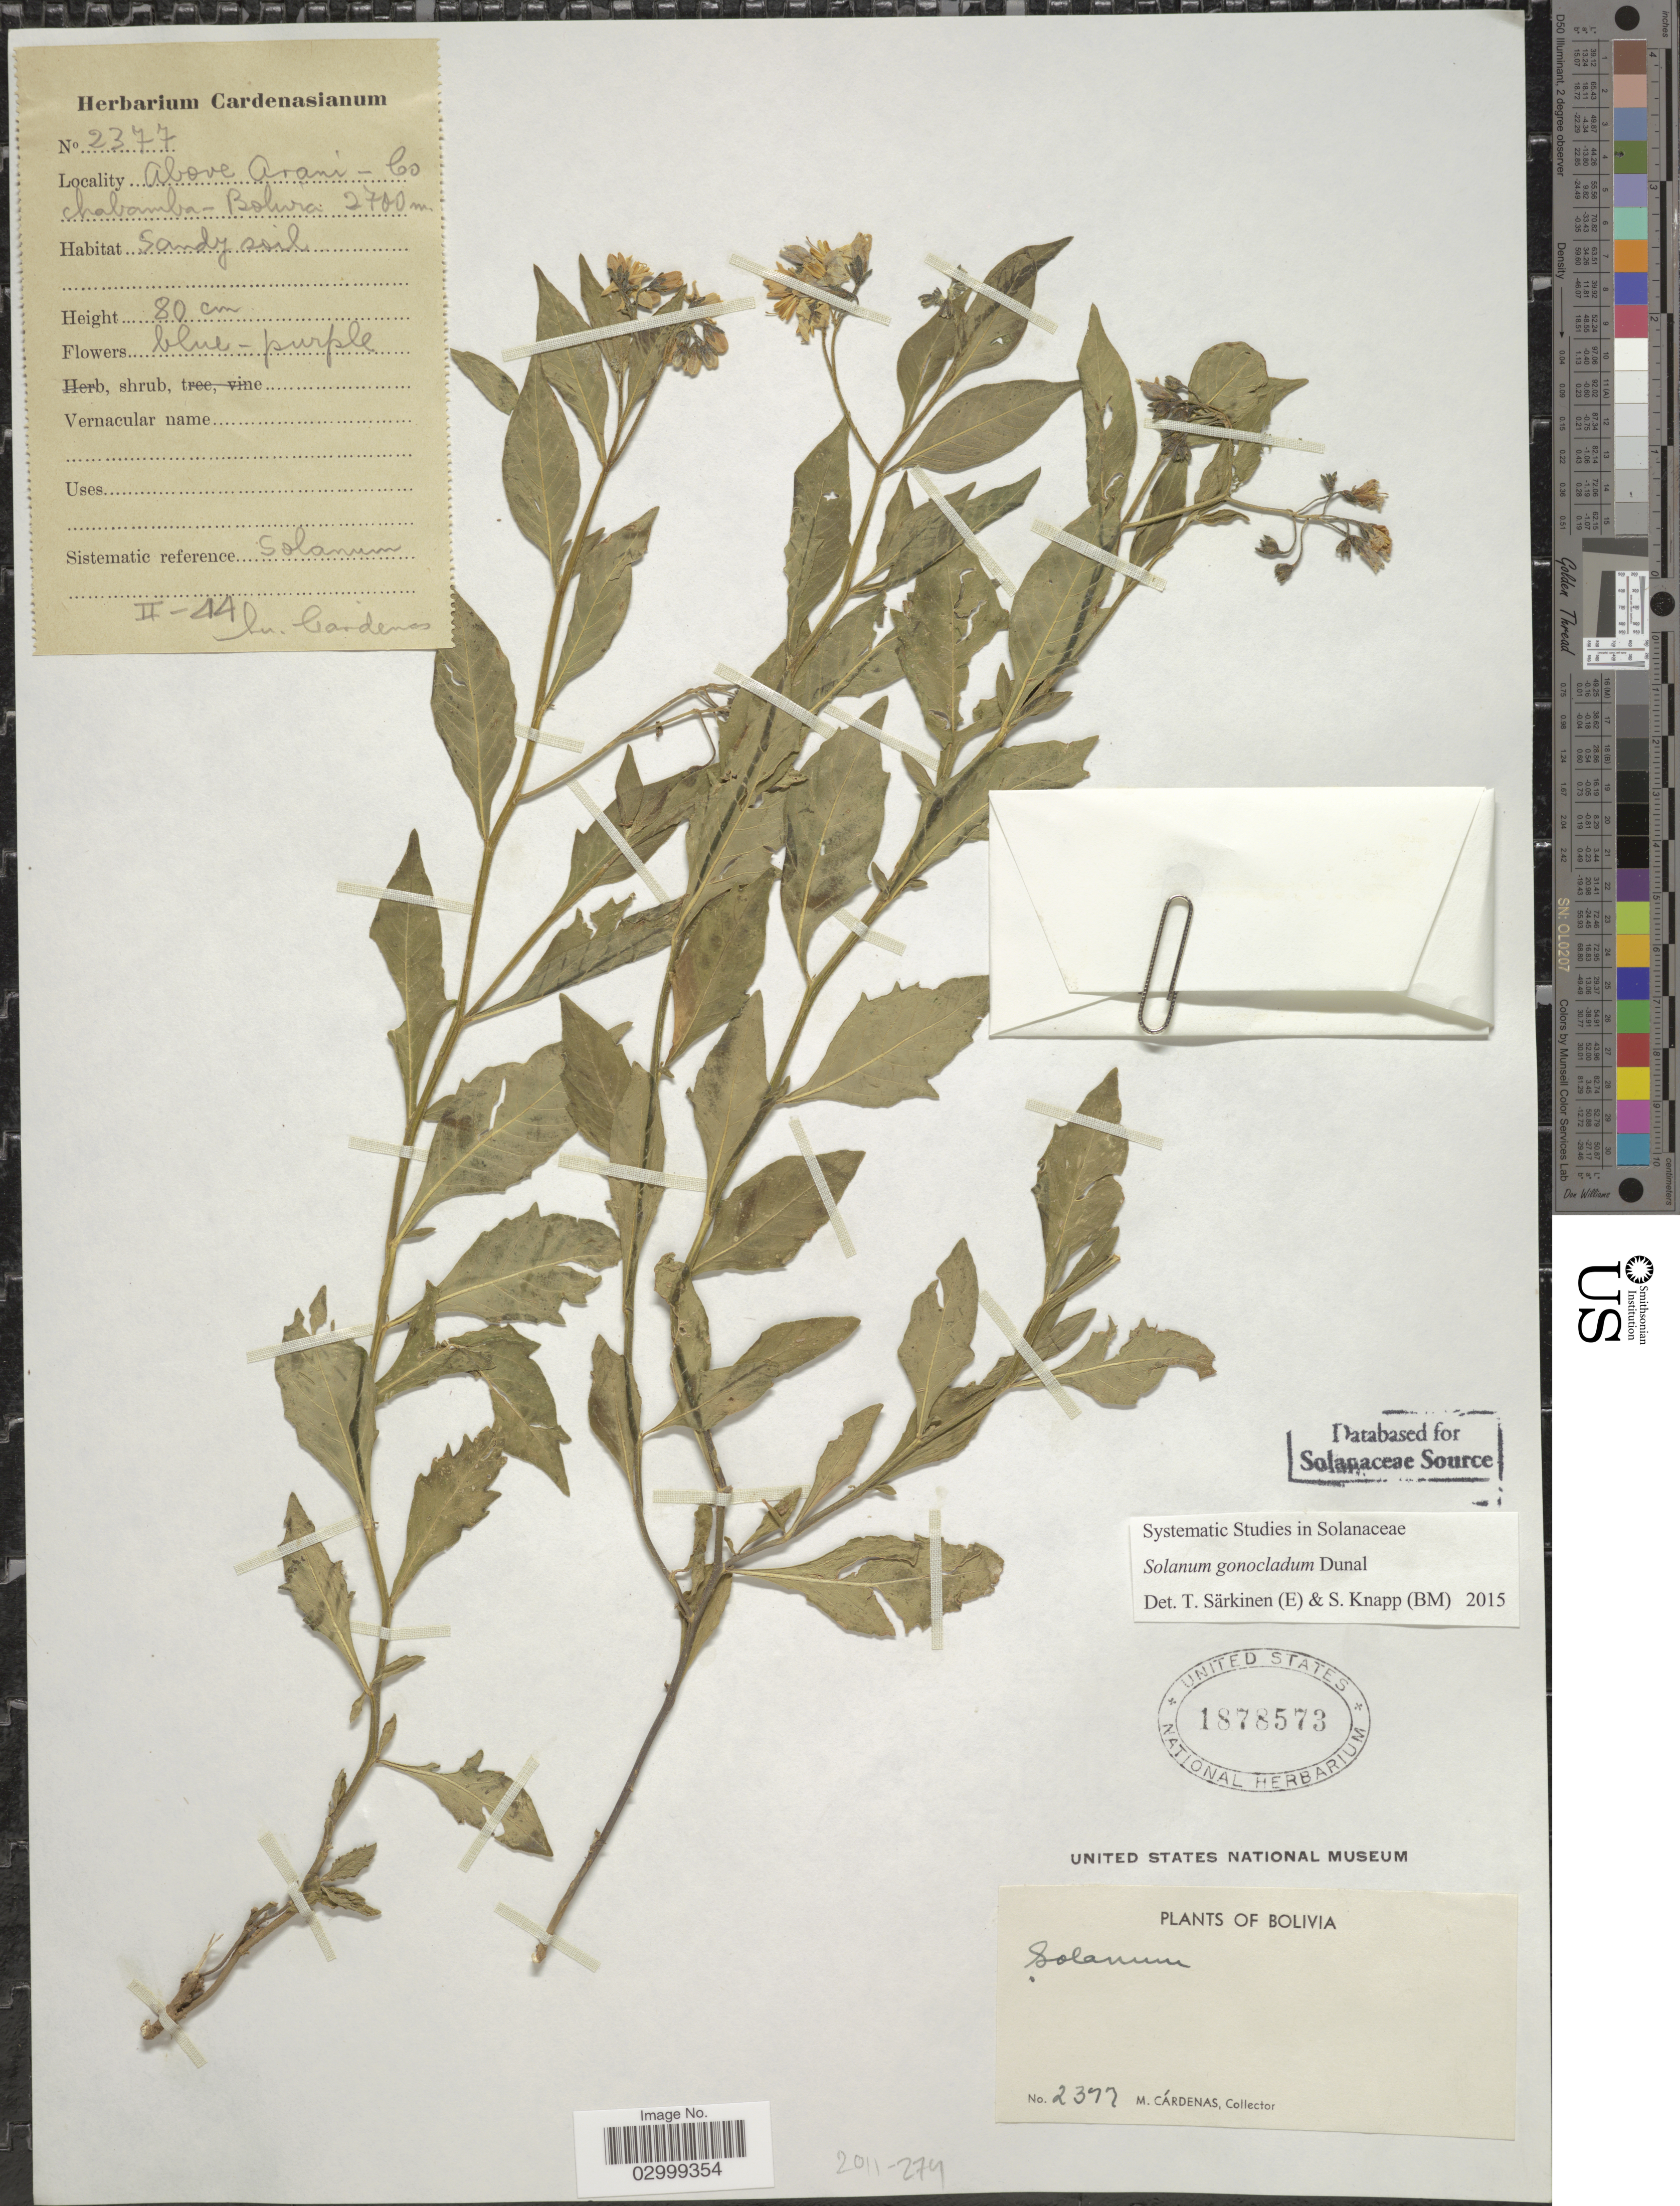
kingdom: Plantae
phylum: Tracheophyta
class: Magnoliopsida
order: Solanales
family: Solanaceae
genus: Solanum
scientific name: Solanum gonocladum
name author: Dunal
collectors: M. Cárdenas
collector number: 2377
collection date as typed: Transcribed d/m/y: /2/44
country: Bolivia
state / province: Cochabamba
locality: Above Arani.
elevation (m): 2700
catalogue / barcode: US 1878573